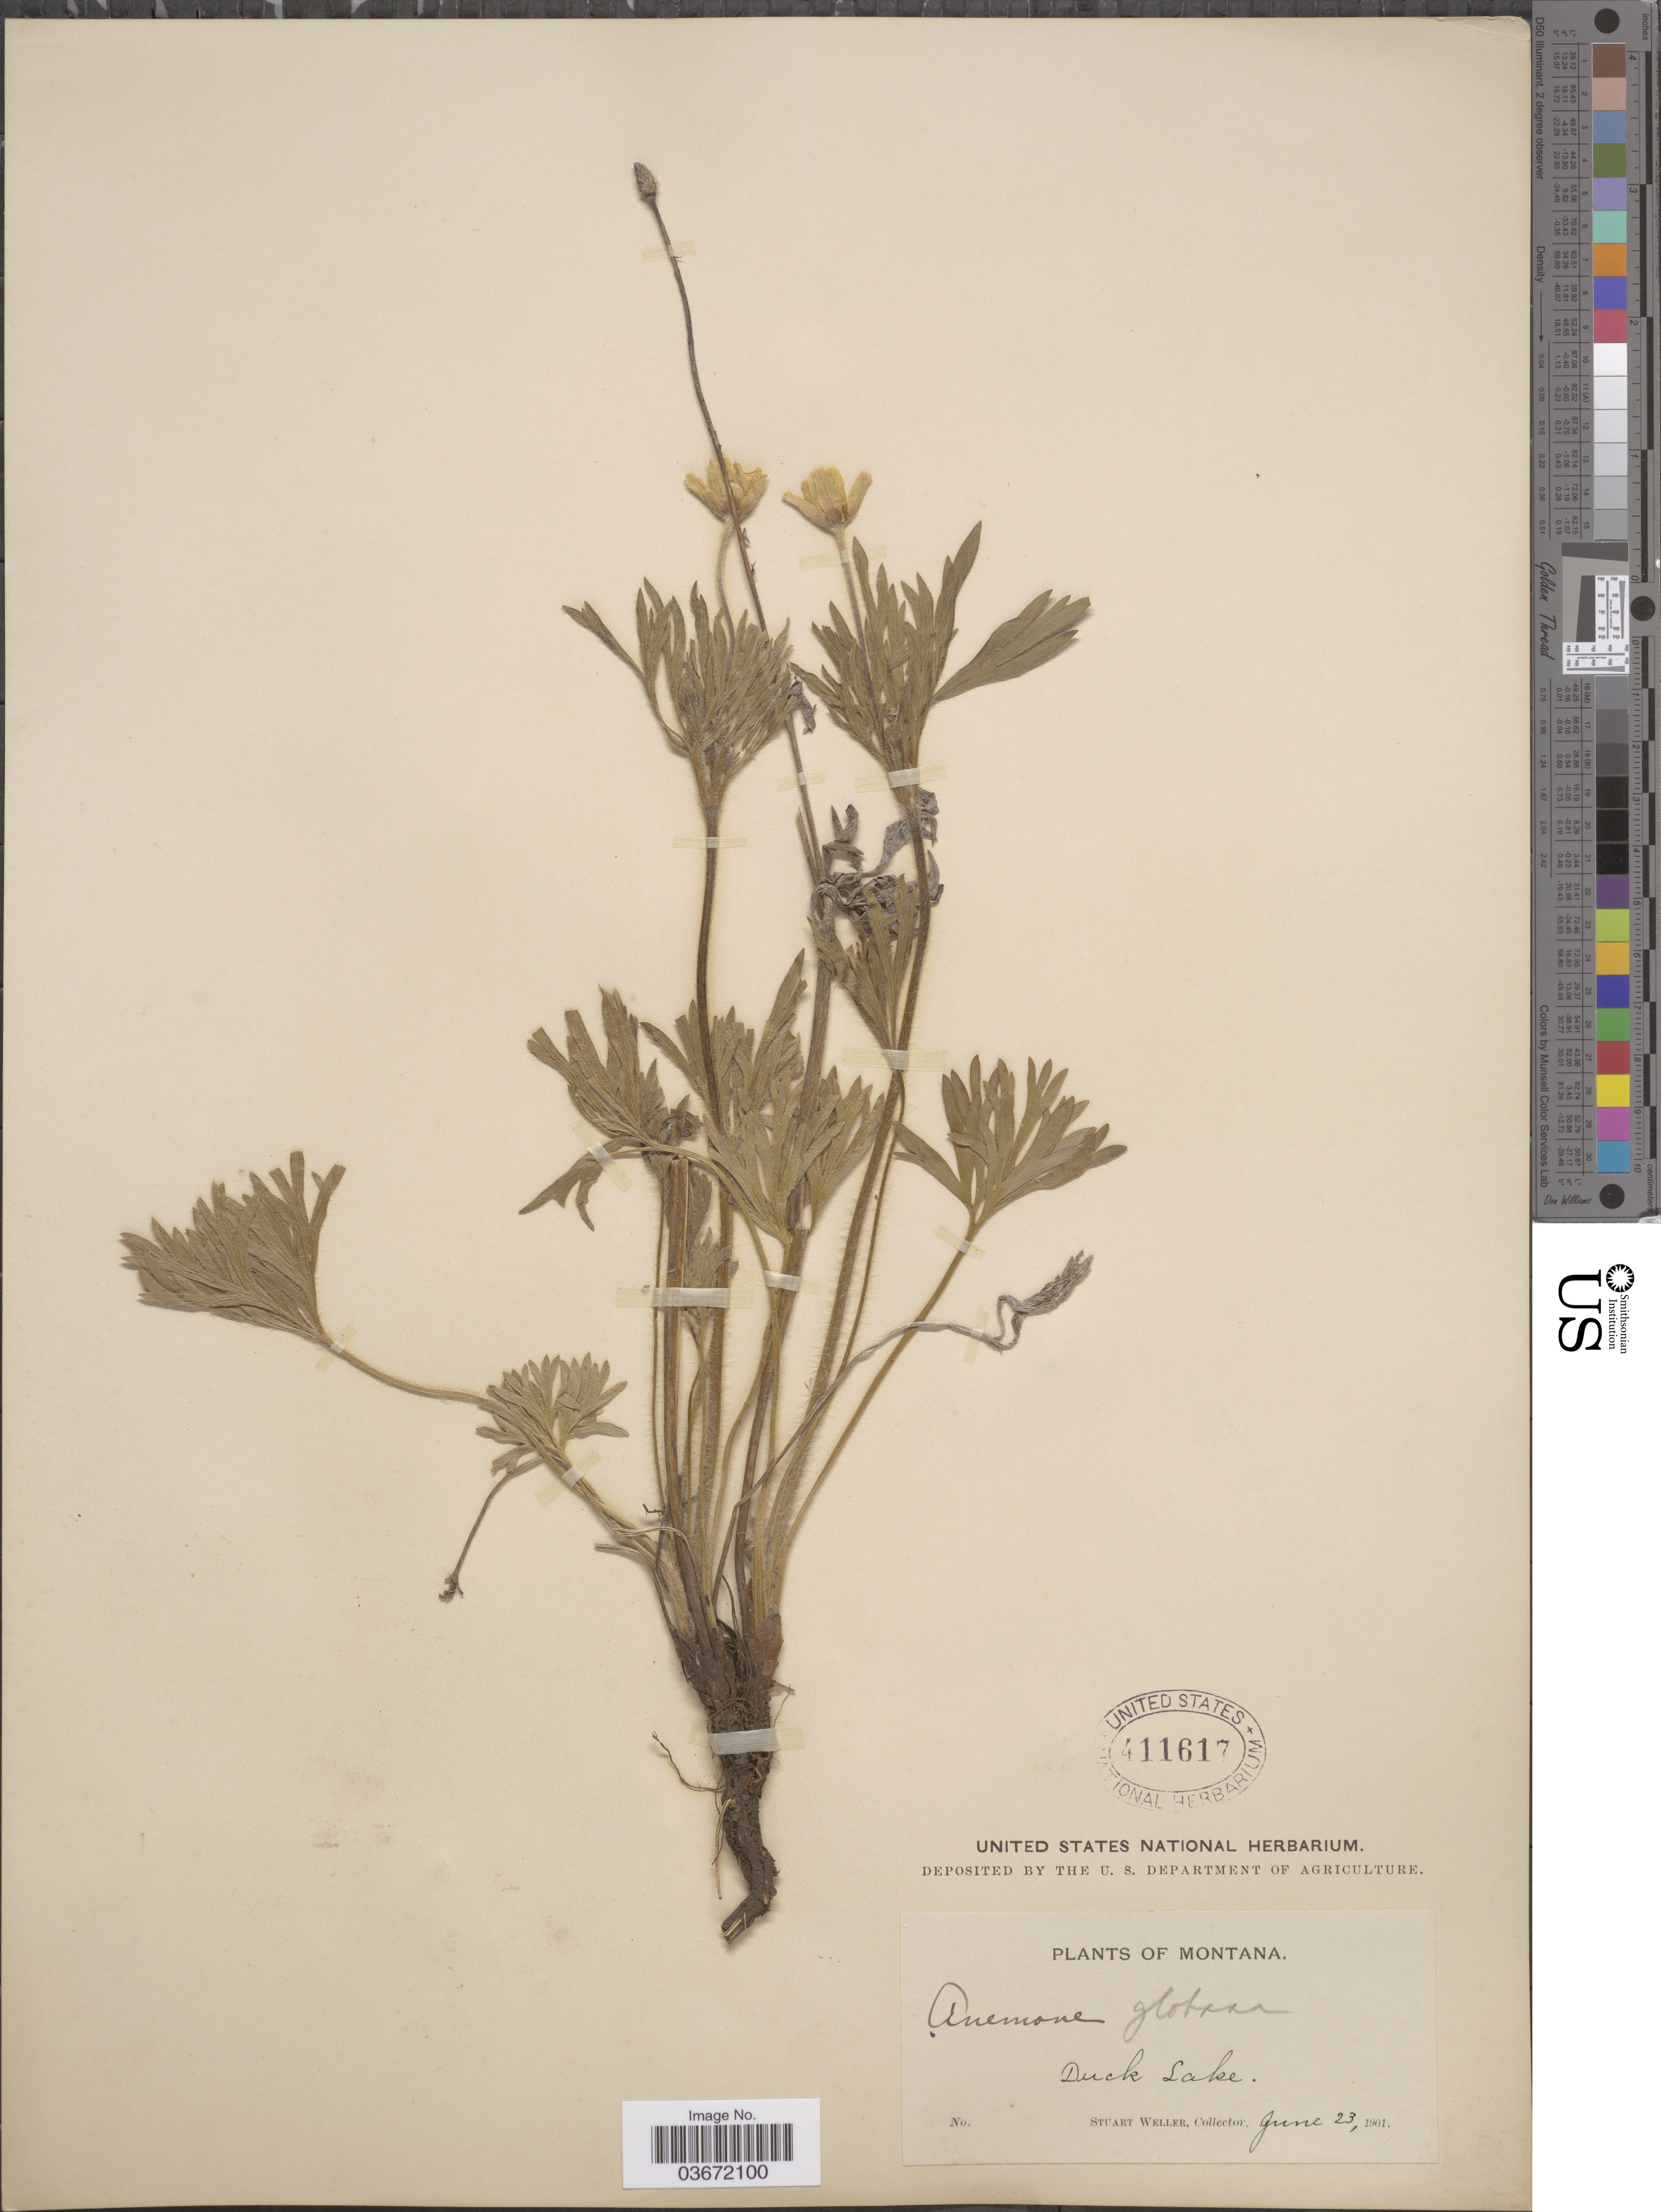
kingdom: Plantae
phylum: Tracheophyta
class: Magnoliopsida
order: Ranunculales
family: Ranunculaceae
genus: Anemone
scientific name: Anemone globosa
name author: (Torr. & A. Gray) Nutt. ex A. Heller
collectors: S. Weller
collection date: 1901-06-23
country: United States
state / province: Montana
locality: Duck Lake.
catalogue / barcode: US 411617